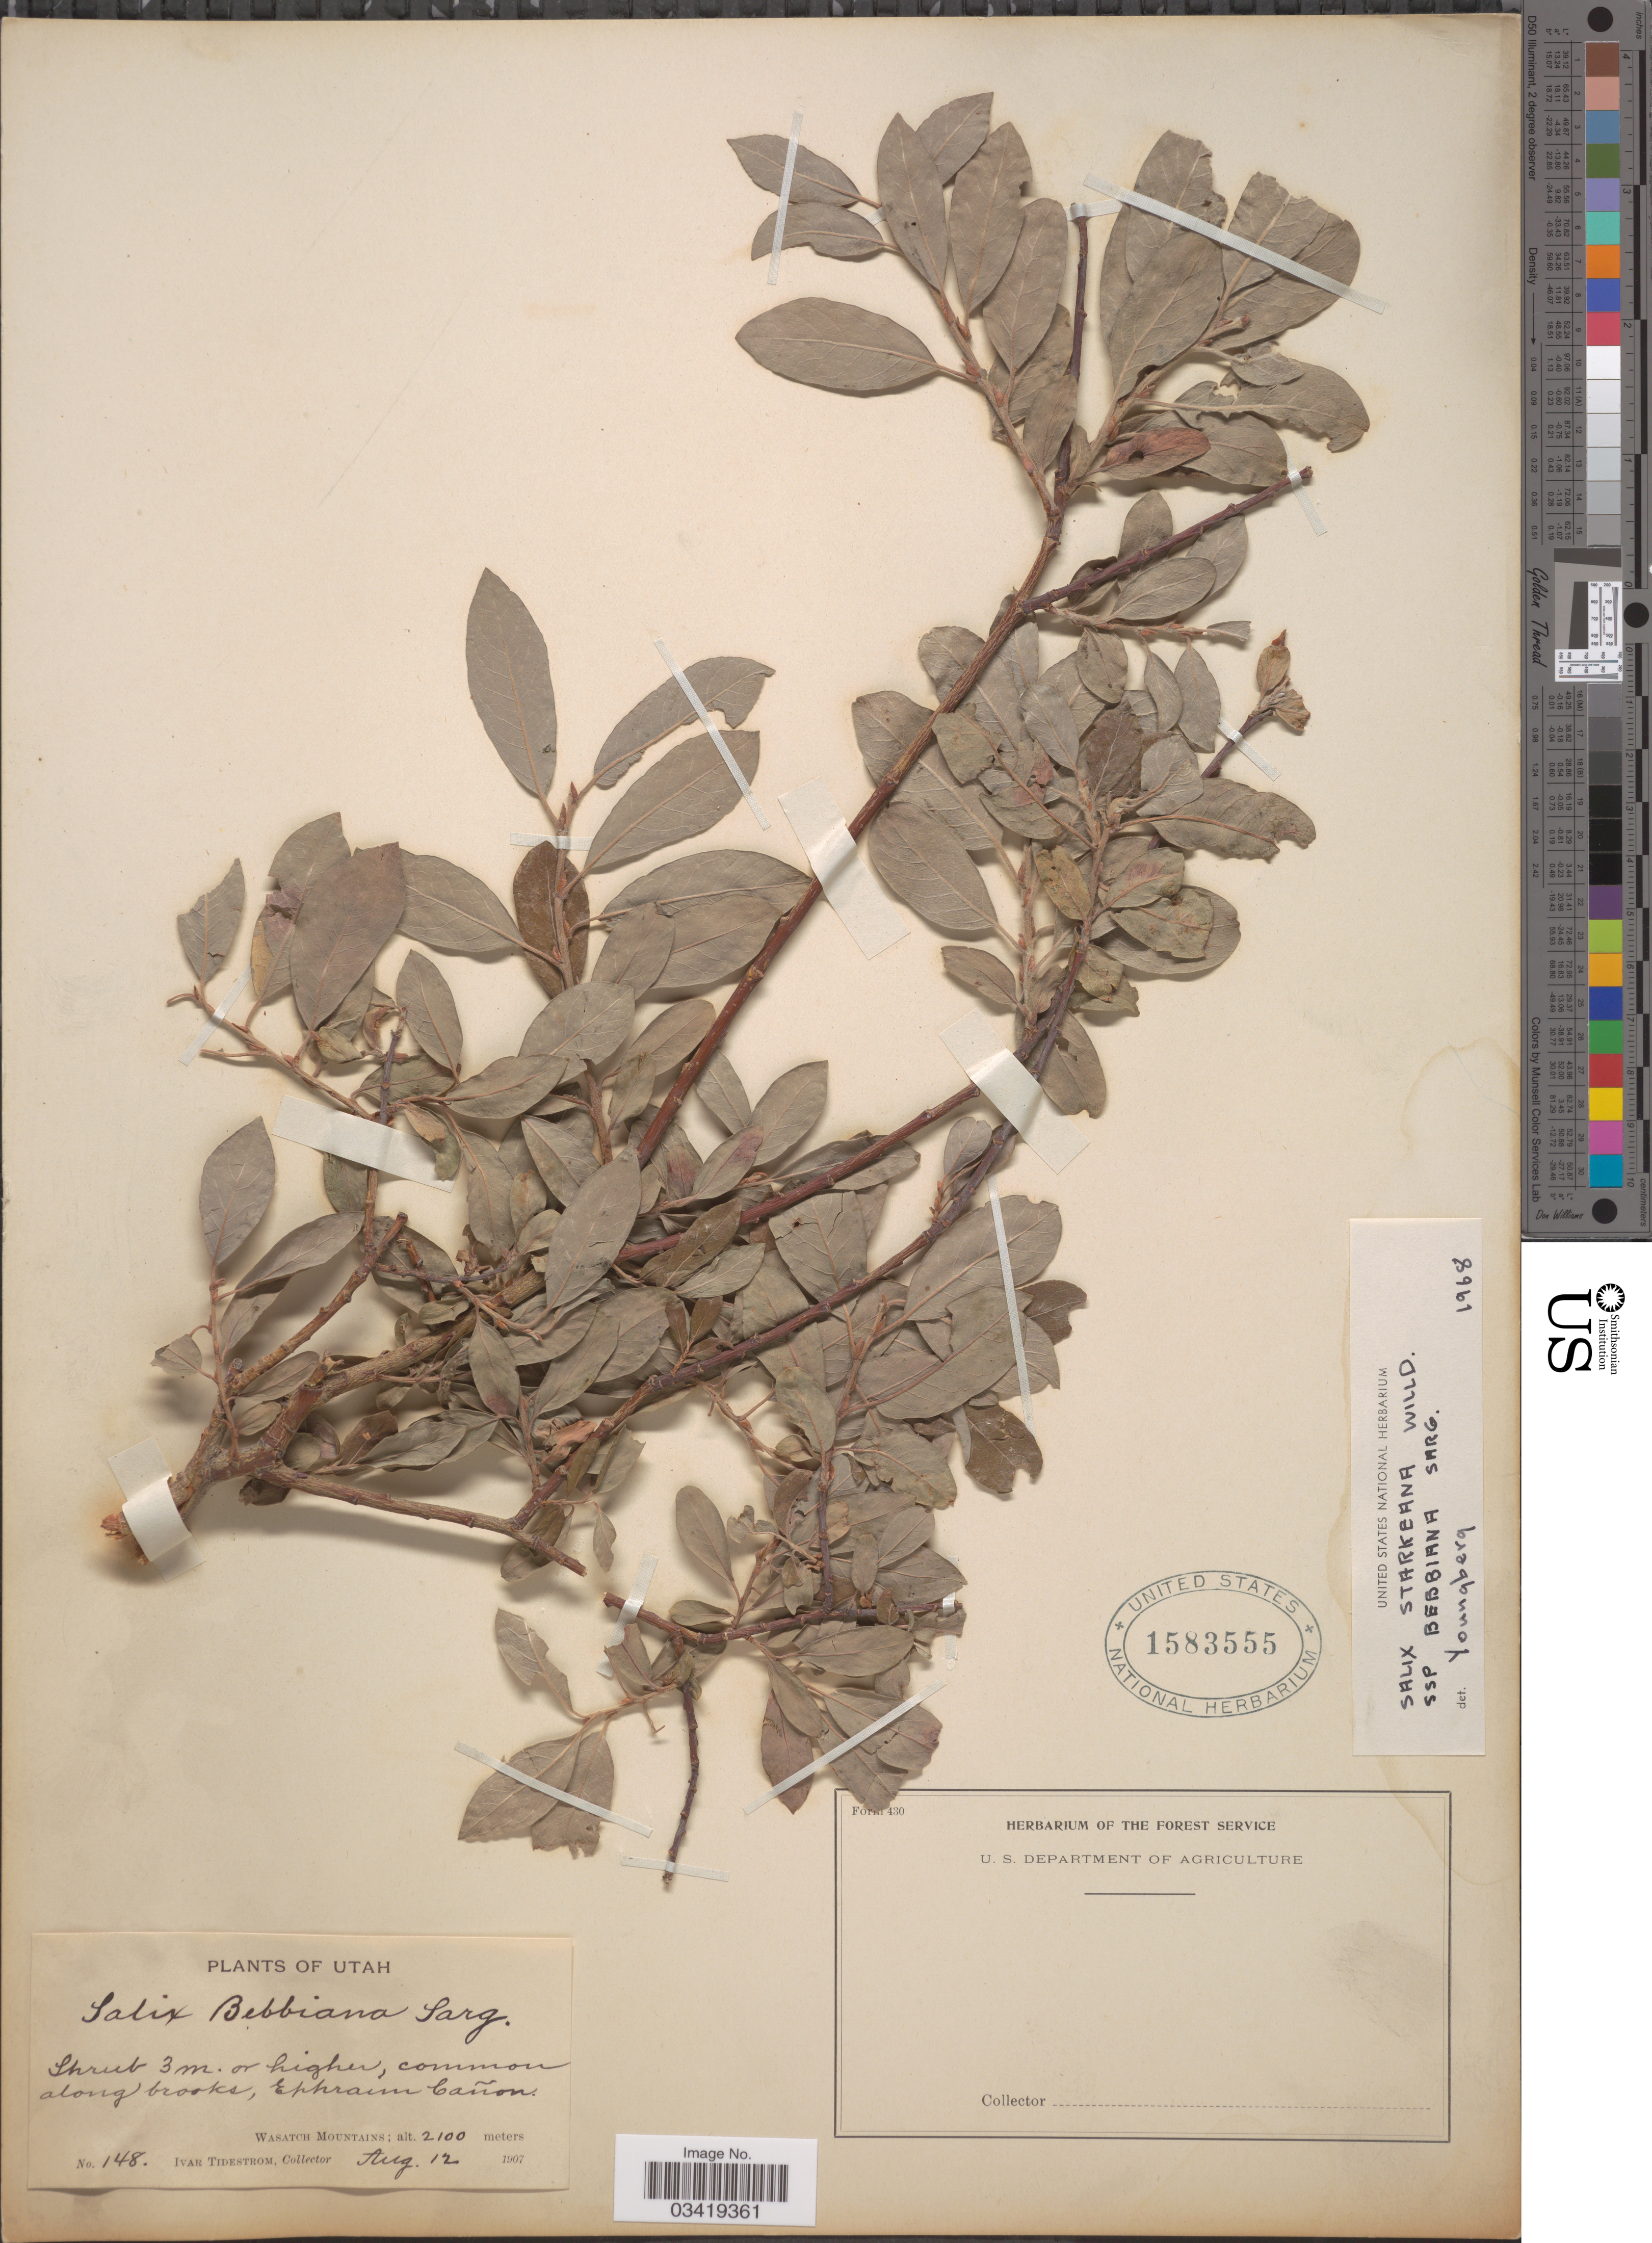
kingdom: Plantae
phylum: Tracheophyta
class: Magnoliopsida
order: Malpighiales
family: Salicaceae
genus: Salix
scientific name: Salix bebbiana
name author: Sarg.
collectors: I. F. Tidestrom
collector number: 148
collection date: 1907-08-12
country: United States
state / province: Utah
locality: Ephram Cañon. Wasatch Mountains.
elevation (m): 2100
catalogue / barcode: US 1583555